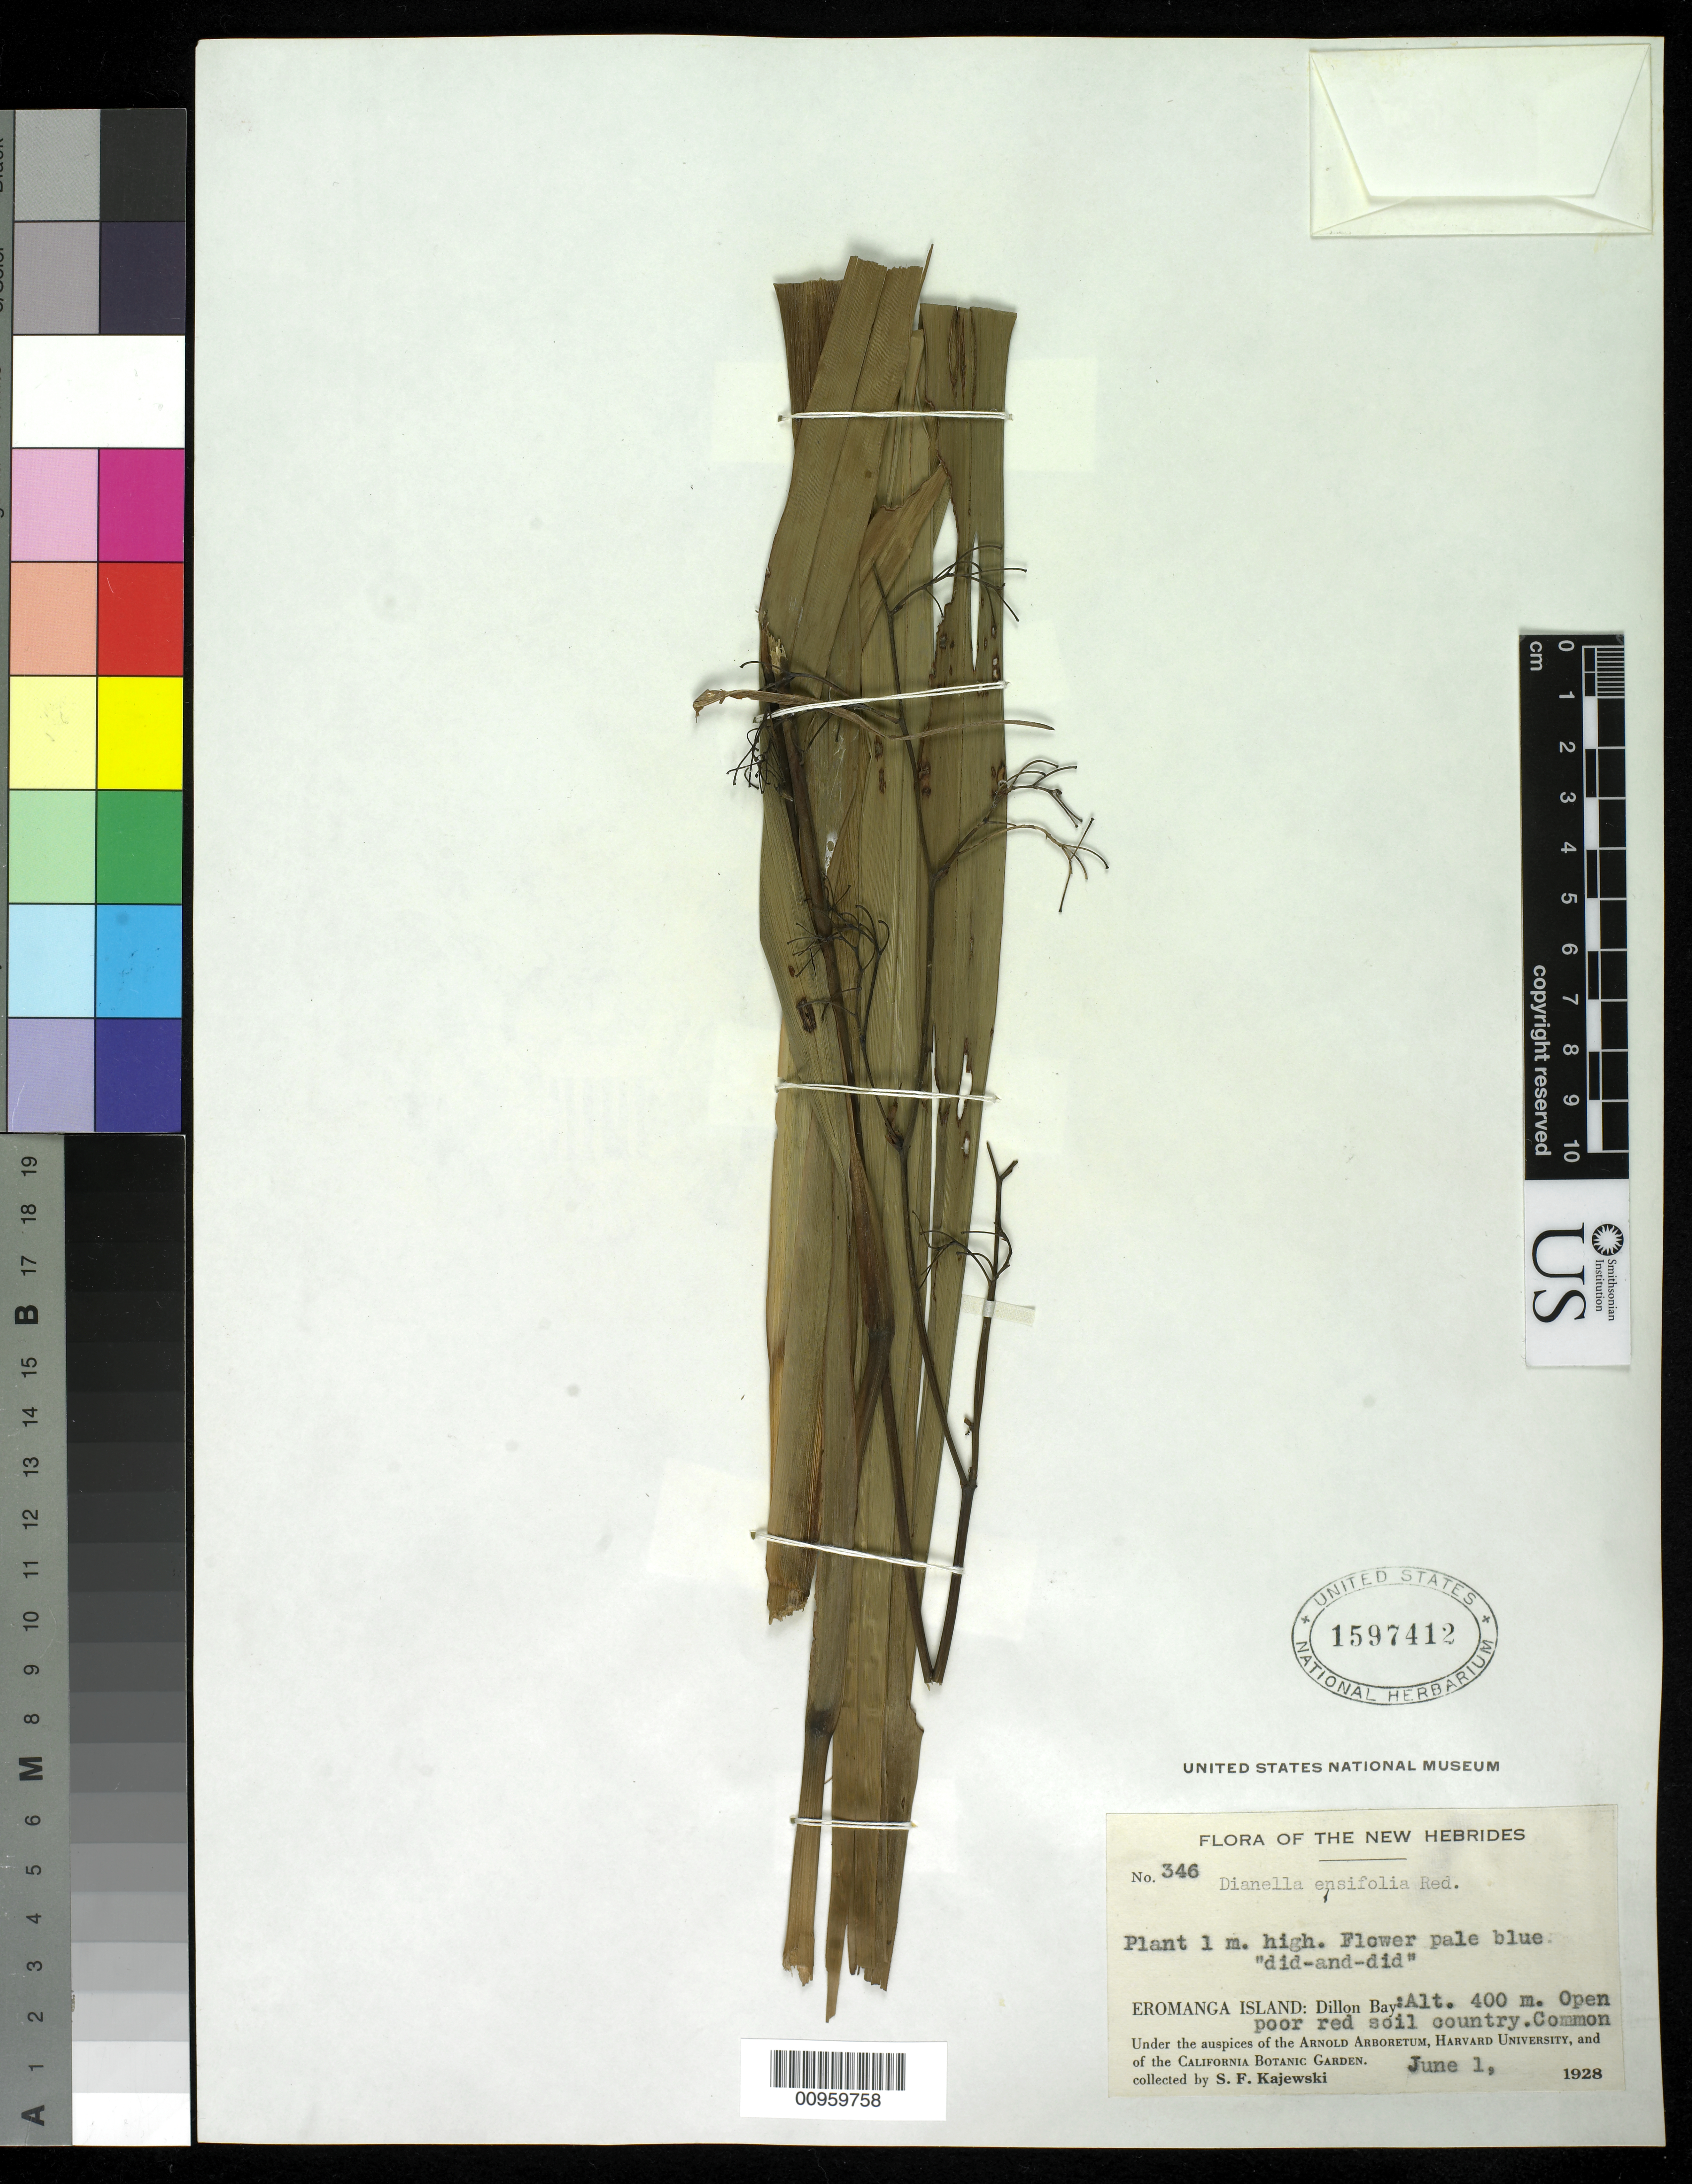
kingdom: Plantae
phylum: Tracheophyta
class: Liliopsida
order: Asparagales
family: Asphodelaceae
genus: Dianella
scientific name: Dianella ensifolia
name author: (L.) DC.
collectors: S. Kajewski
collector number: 346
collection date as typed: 01 Jun 1928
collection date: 1928-06-01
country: Vanuatu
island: Erromango [Eromanga]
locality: Dillon Bay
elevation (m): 400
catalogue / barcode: US 1597412